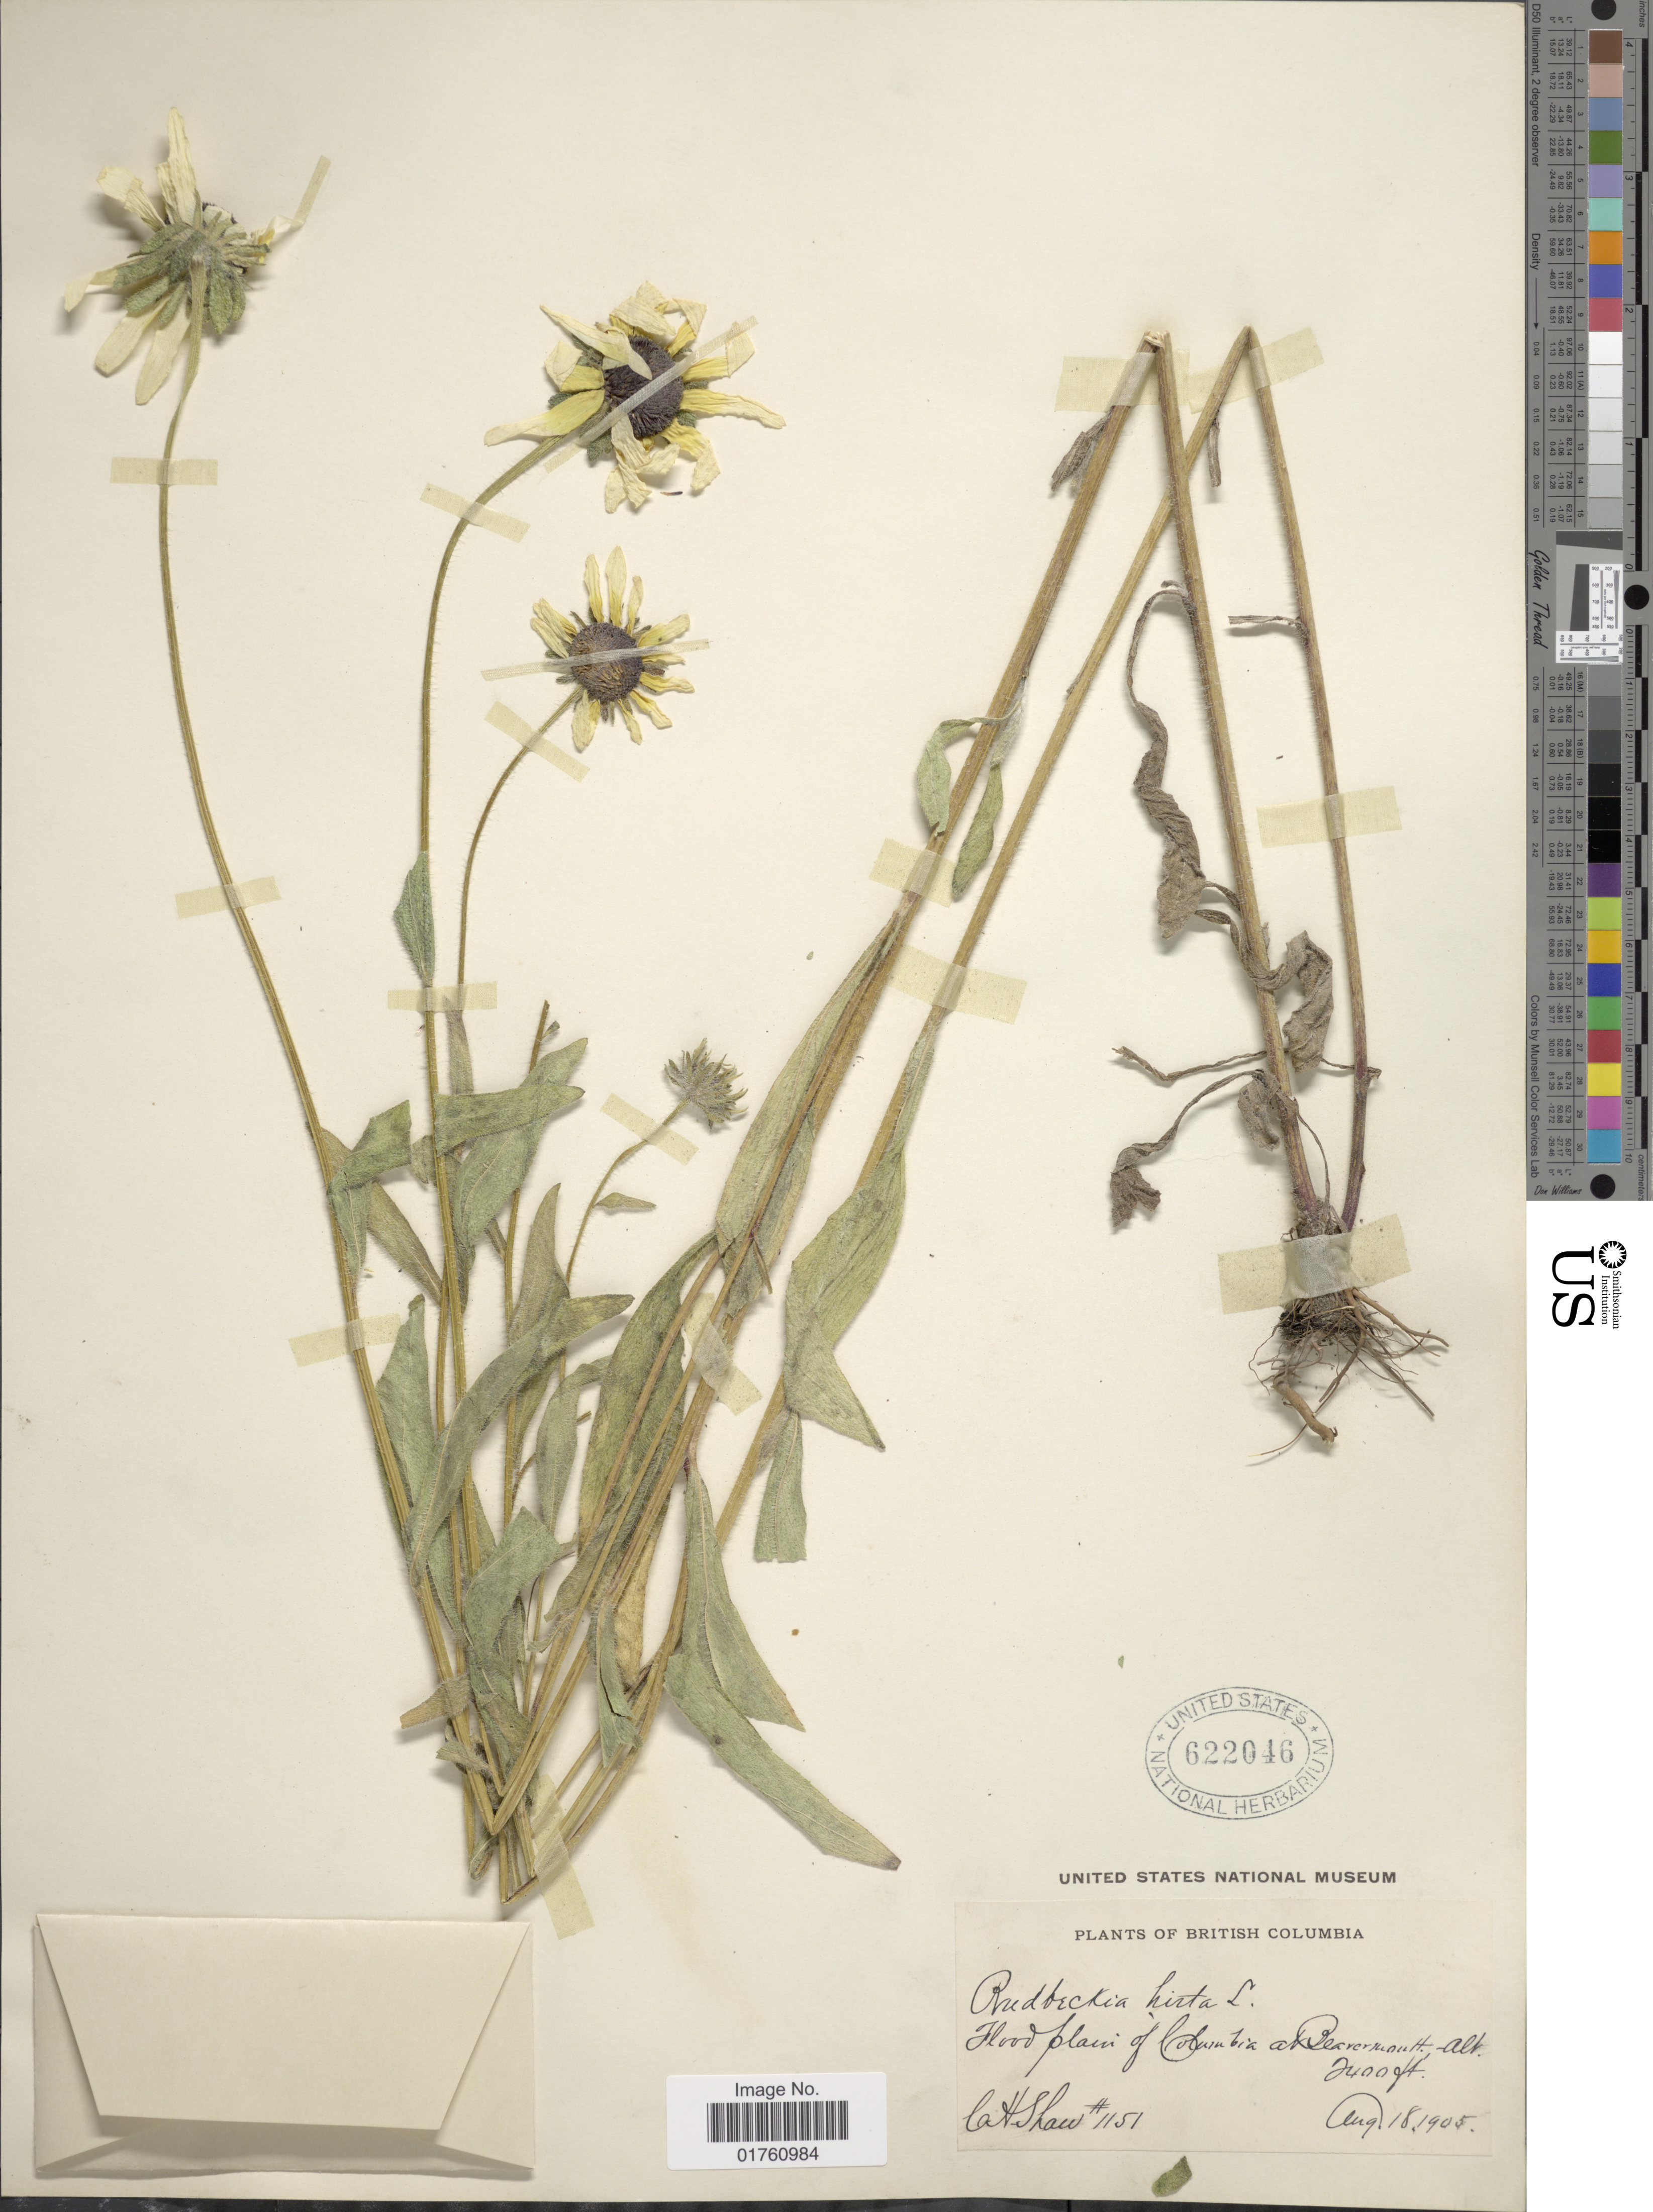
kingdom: Plantae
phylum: Tracheophyta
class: Magnoliopsida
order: Asterales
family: Asteraceae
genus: Rudbeckia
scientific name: Rudbeckia hirta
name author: L.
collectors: C. H. Shaw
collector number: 1151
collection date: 1905-08-18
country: Canada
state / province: British Columbia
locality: Flood plain of Columbia ad Beavermouth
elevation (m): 122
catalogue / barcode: US 622046